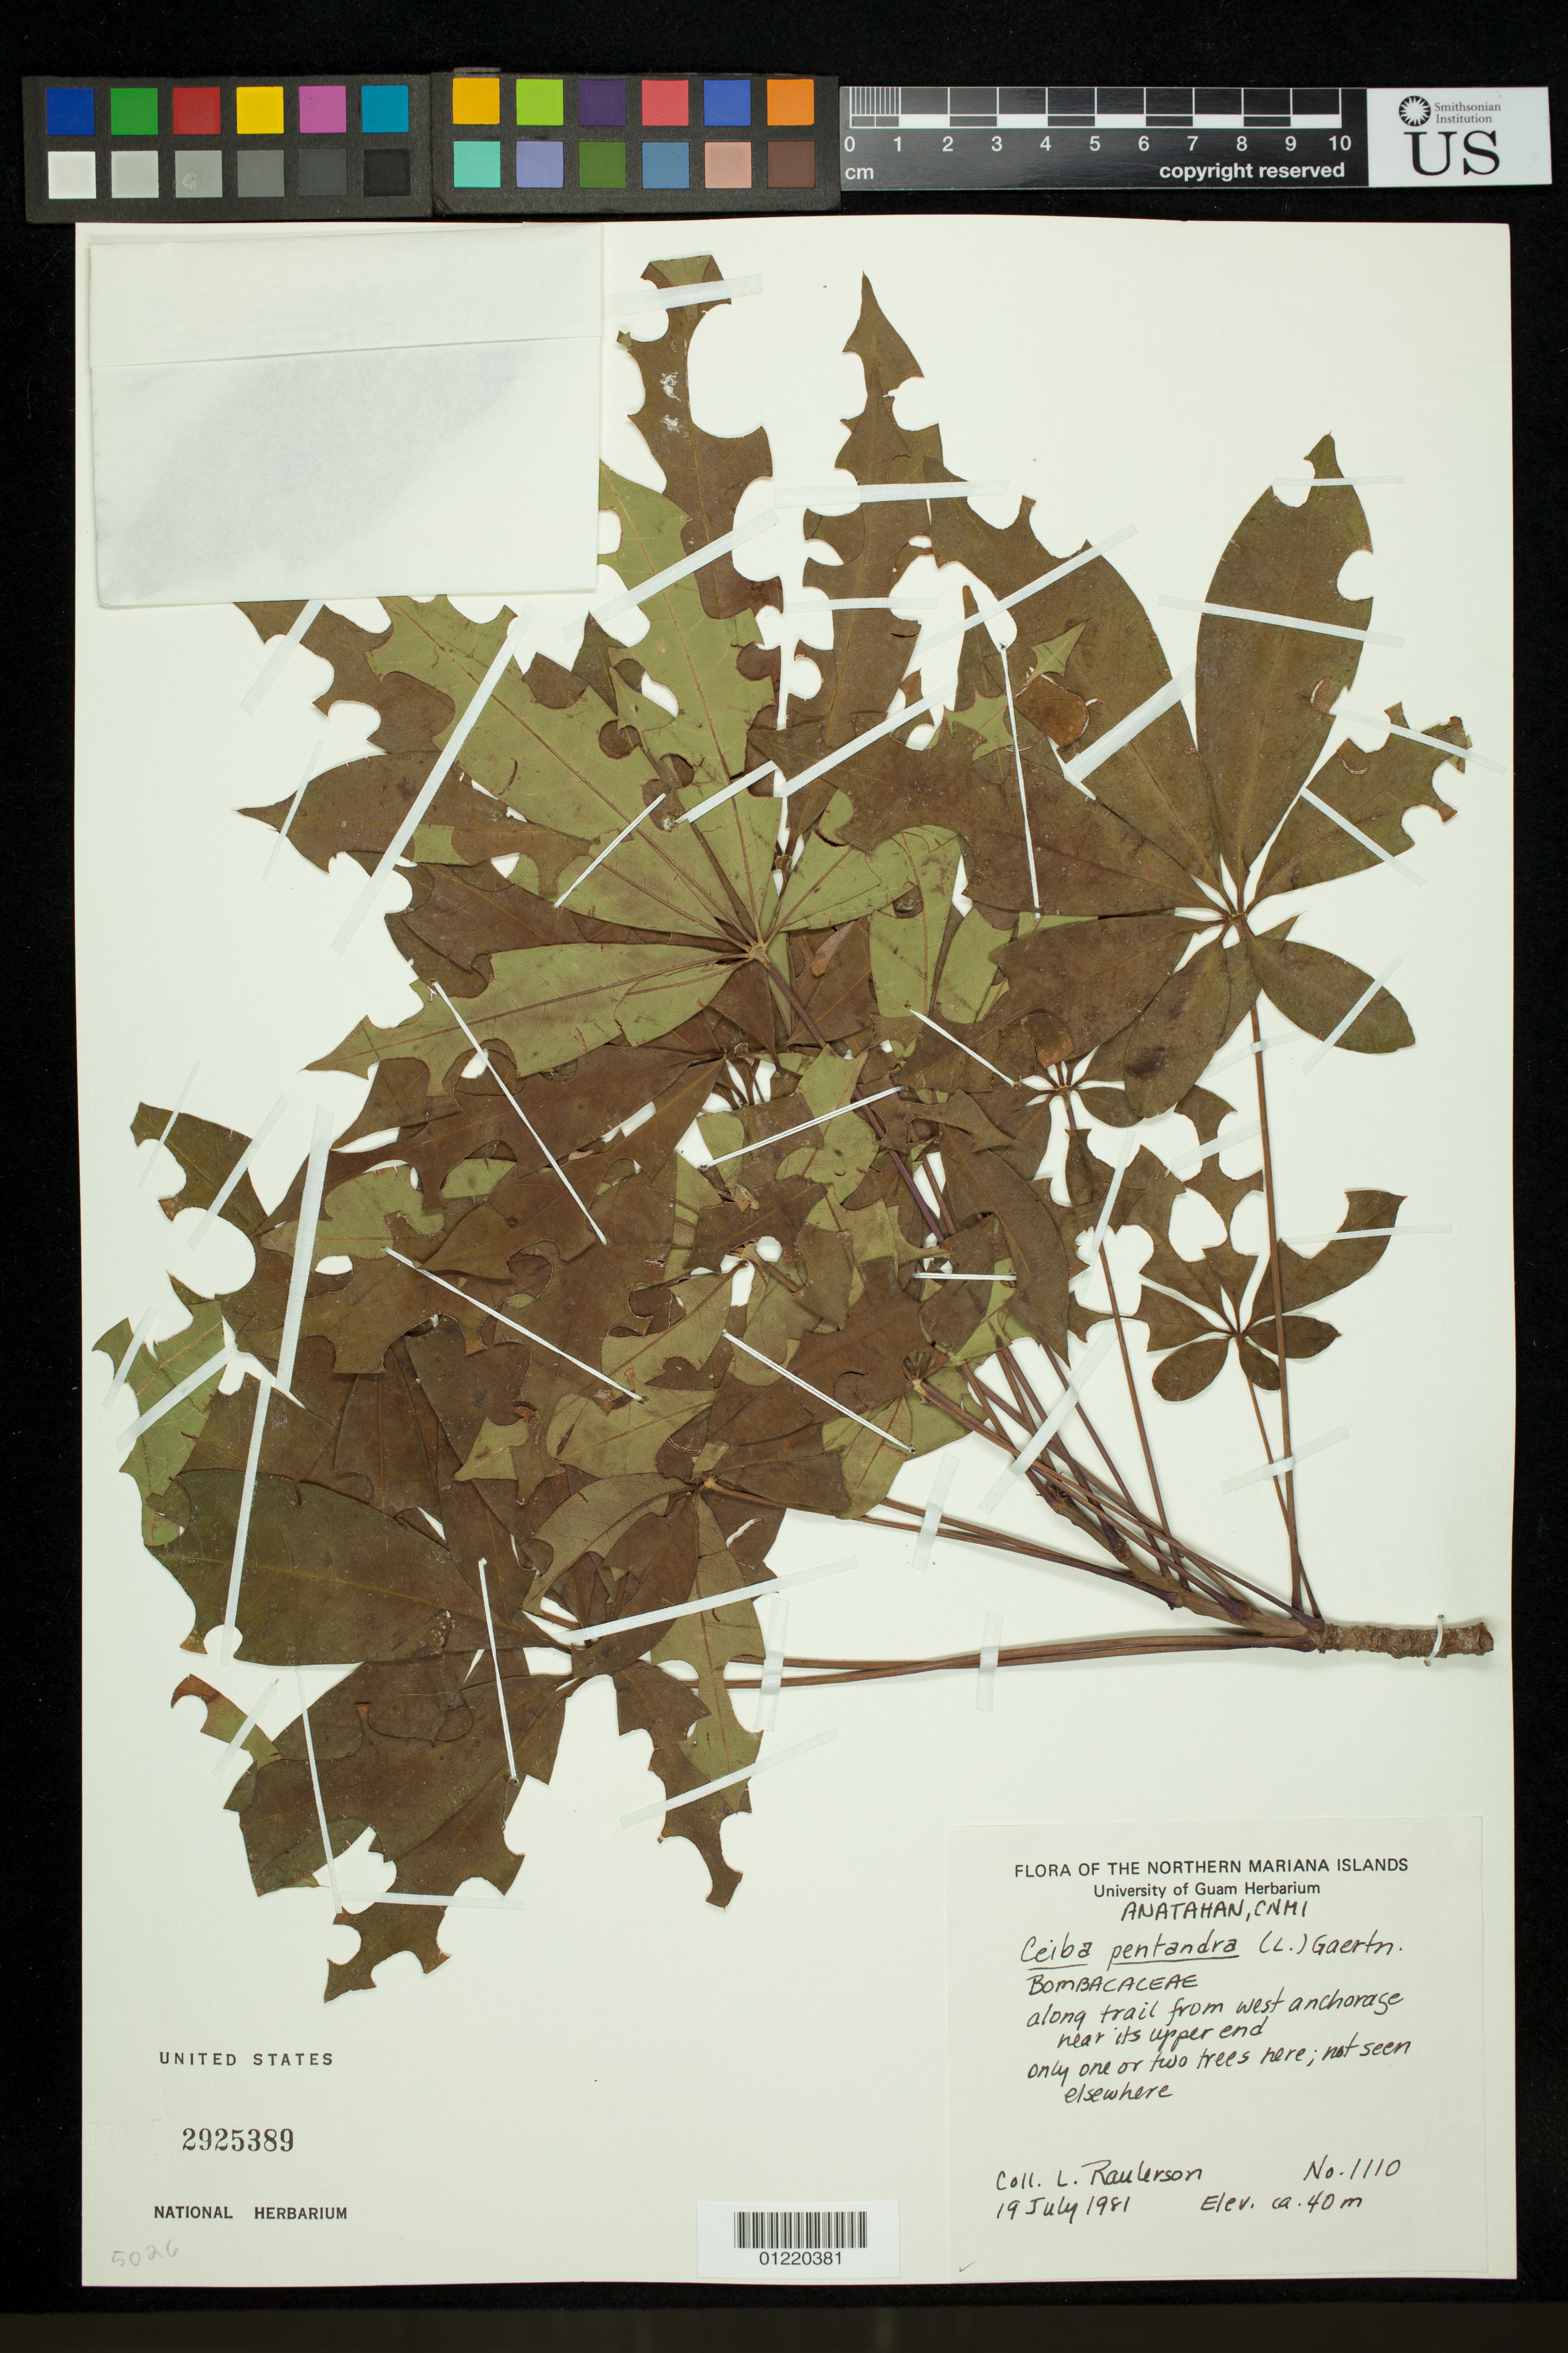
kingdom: Plantae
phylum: Tracheophyta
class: Magnoliopsida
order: Malvales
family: Malvaceae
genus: Ceiba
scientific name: Ceiba pentandra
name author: (L.) Gaertn.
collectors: L. Raulerson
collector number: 1110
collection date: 1981-07-19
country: Northern Mariana Islands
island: Anatahan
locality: CNMI. Along trail from west anchorage near its upper end, only one or two trees here, not seen elsewhere.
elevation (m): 40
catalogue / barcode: US 2925389